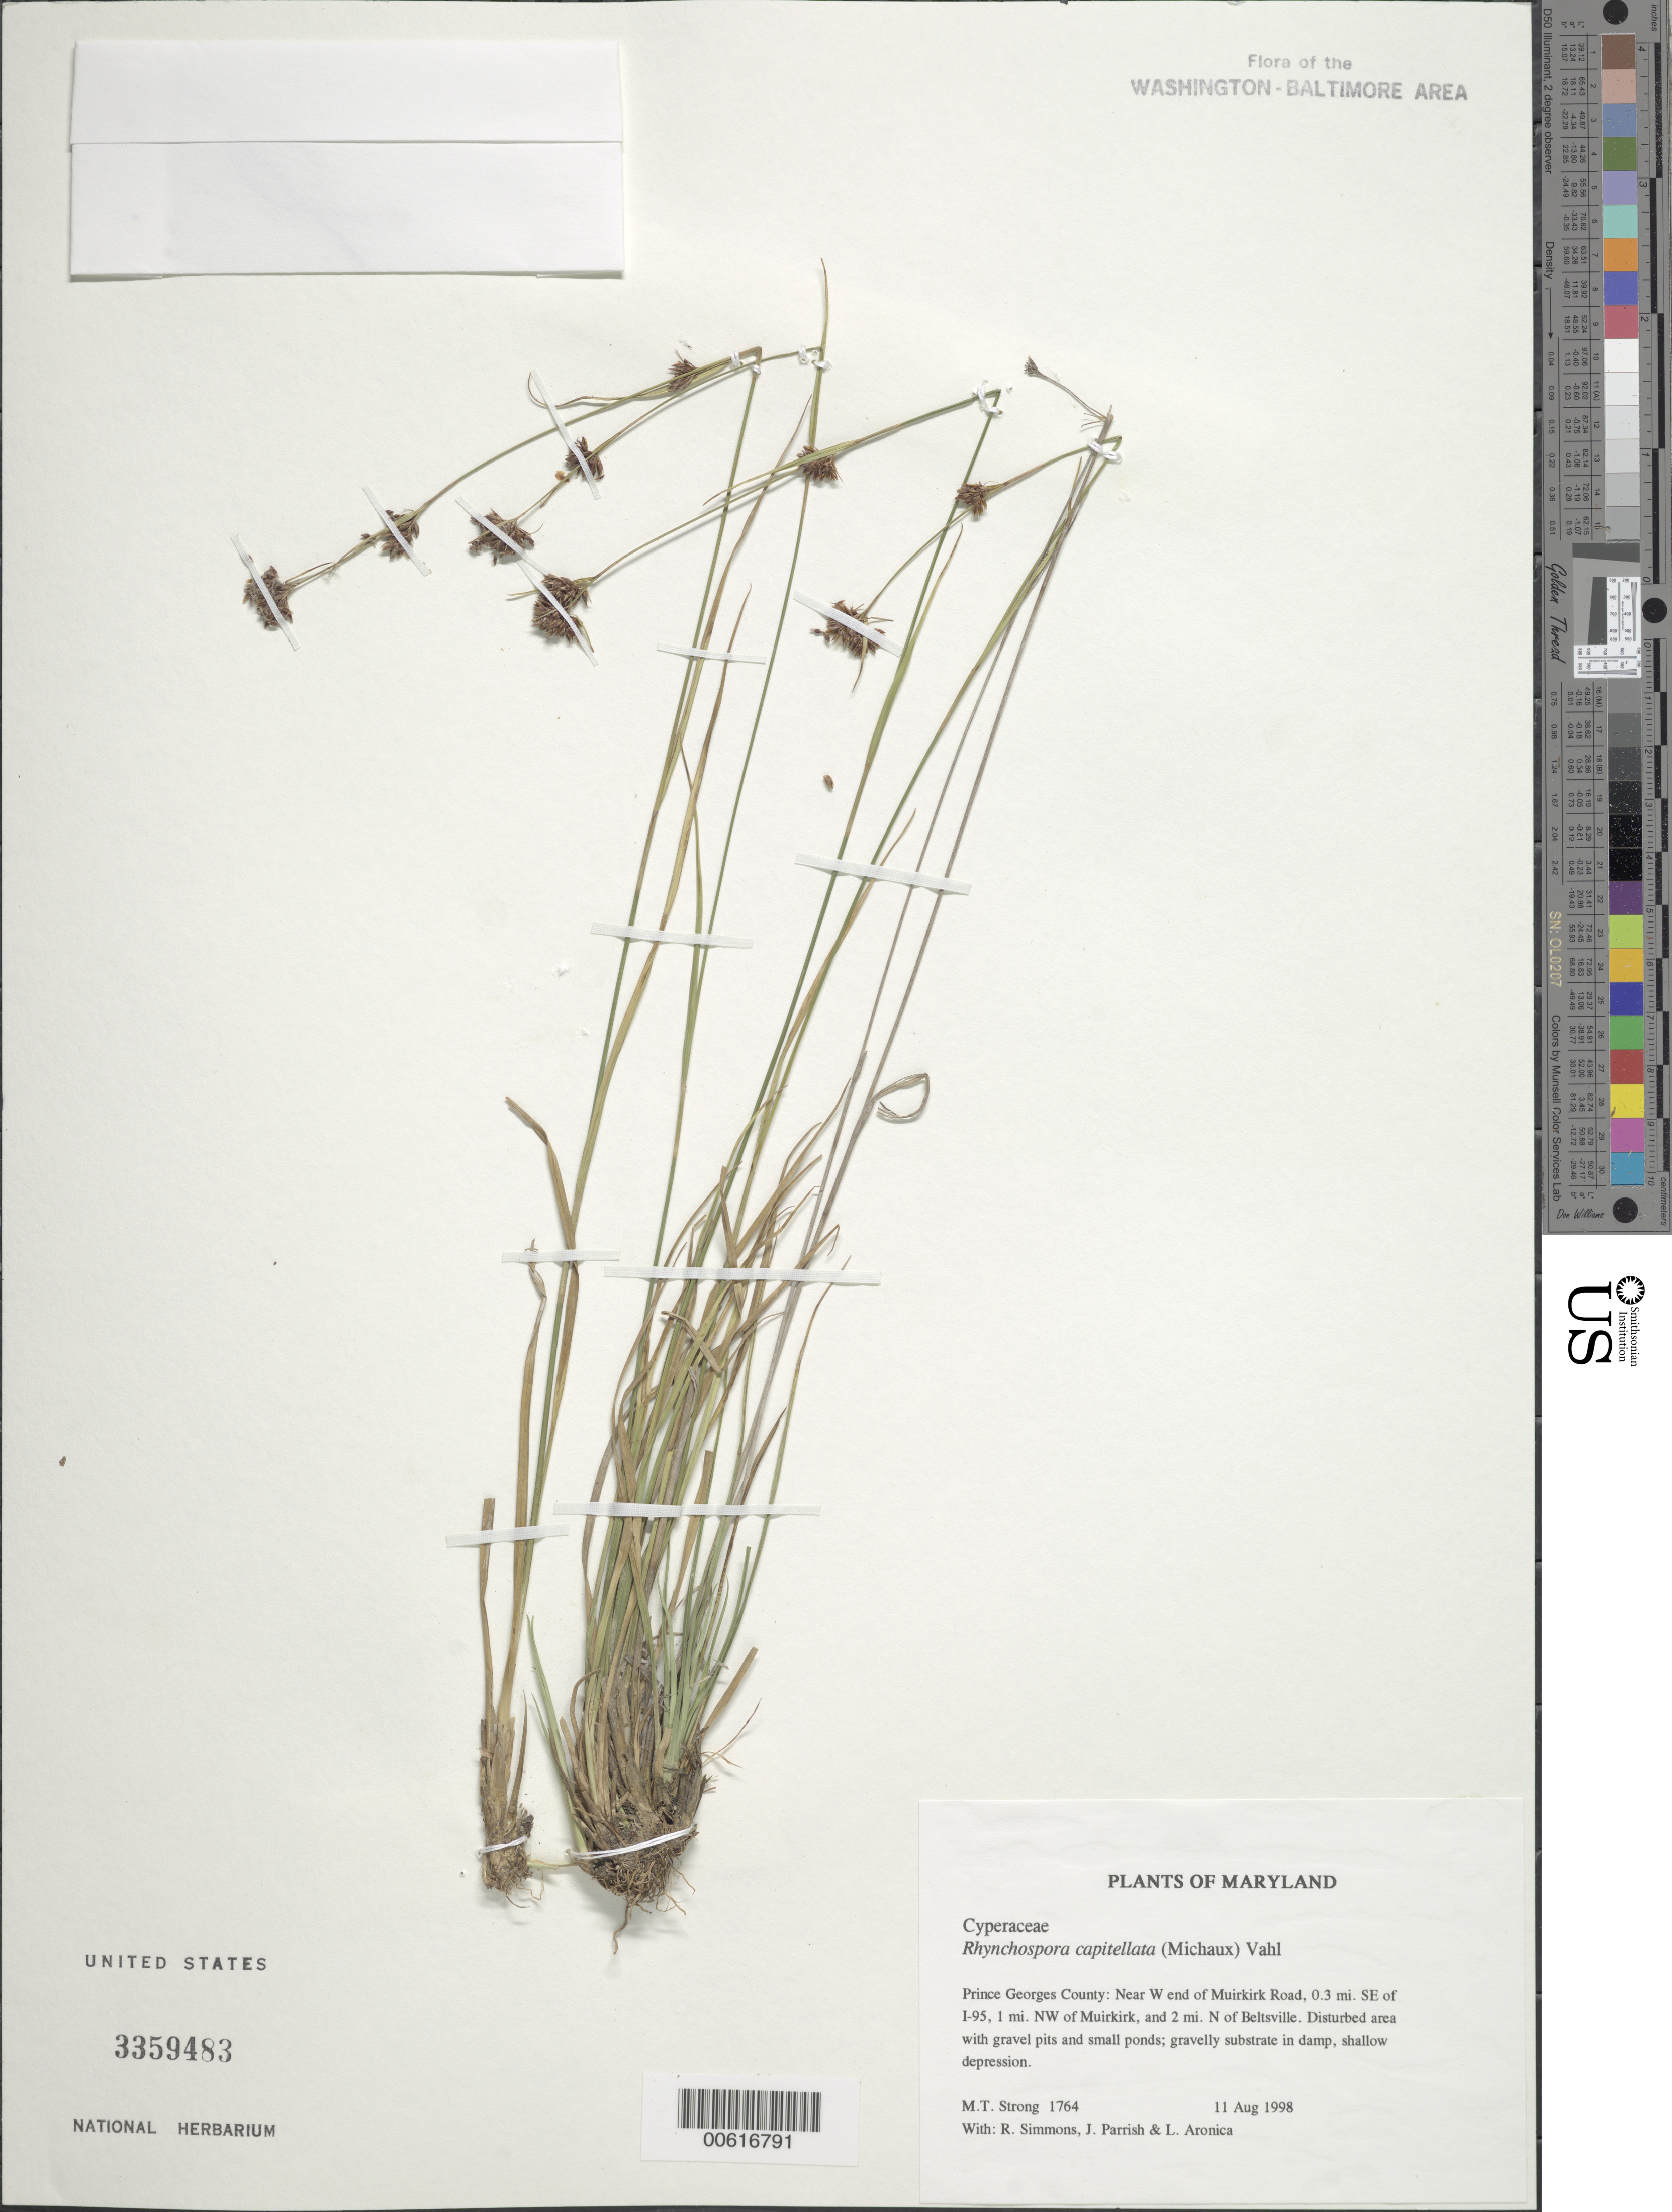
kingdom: Plantae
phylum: Tracheophyta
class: Liliopsida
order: Poales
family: Cyperaceae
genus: Rhynchospora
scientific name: Rhynchospora capitellata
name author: (Michx.) Vahl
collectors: M. T. Strong, R. Simmons, J. Parrish & L. Aronica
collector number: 1764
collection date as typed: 11 Aug 1998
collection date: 1998-08-11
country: United States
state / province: Maryland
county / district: Prince George's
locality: Near W end of Muirkirk Road, 0.3 mi. SE of I-95, 1 mi. NW of Muirkirk, and 2 mi. N of Beltsville.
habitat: Disturbed area with gravel pits and small ponds; gravelly substrate in damp, shallow depression.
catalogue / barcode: US 3359483